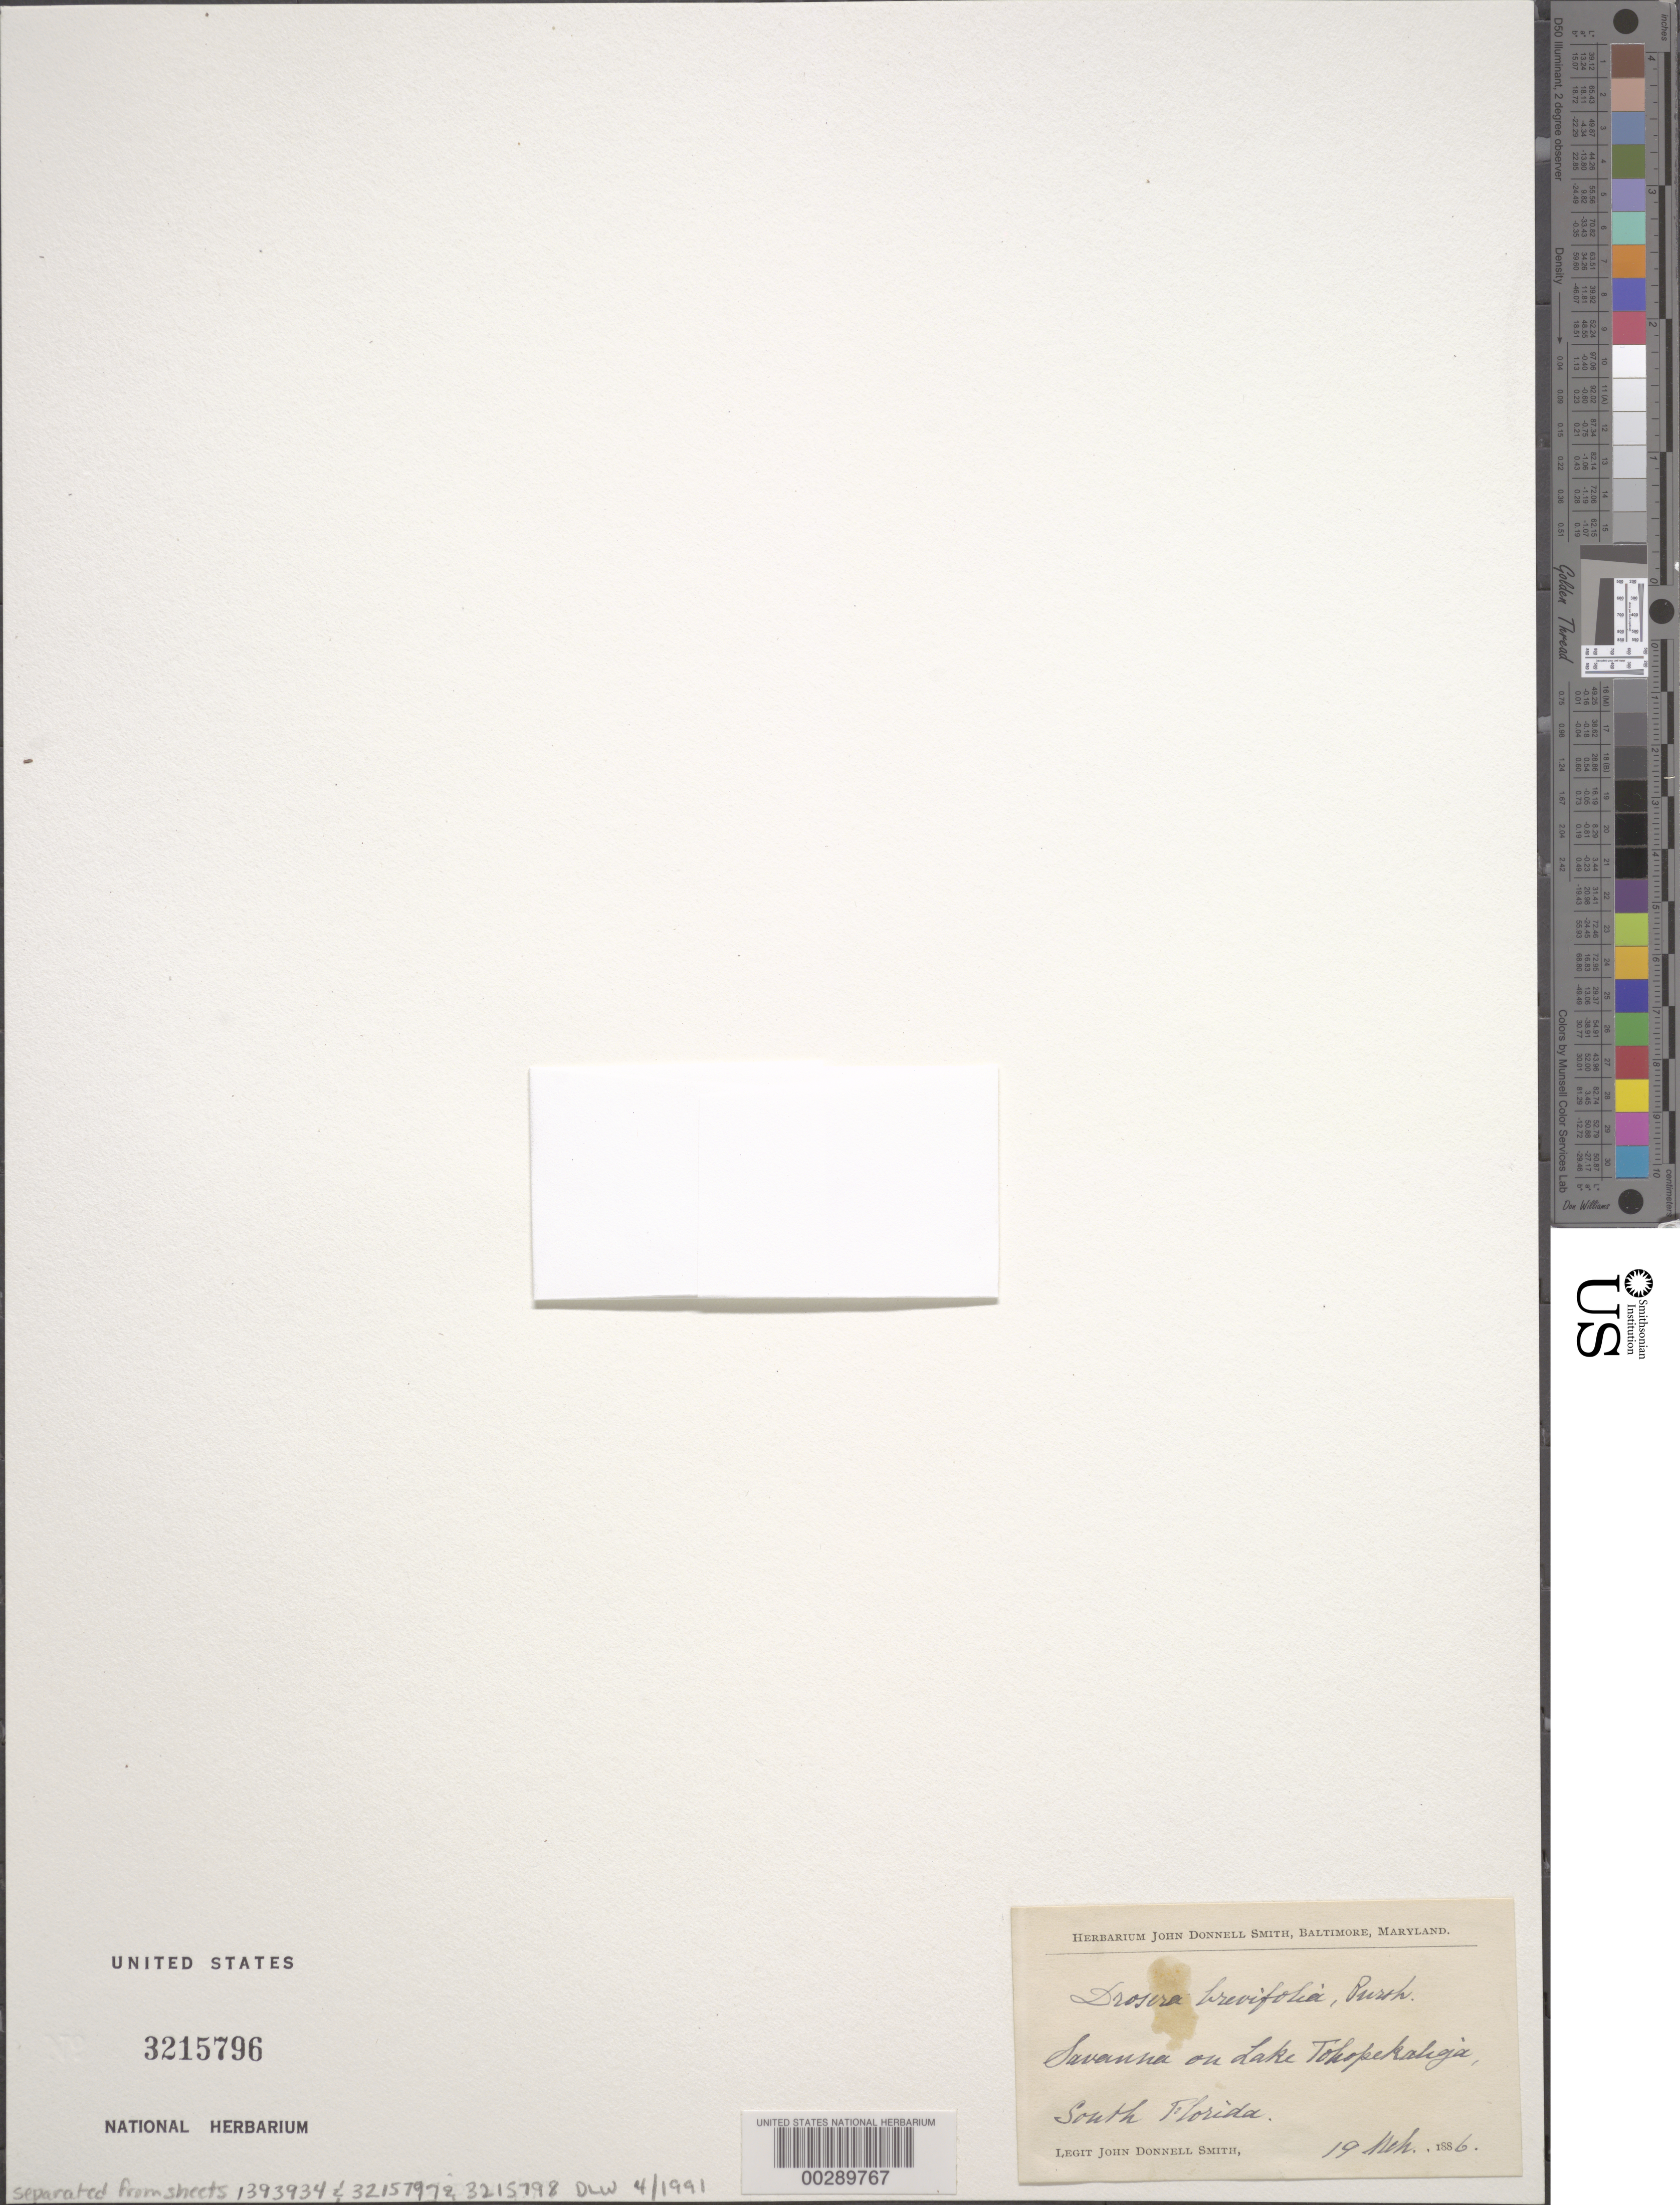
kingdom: Plantae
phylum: Tracheophyta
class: Magnoliopsida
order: Caryophyllales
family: Droseraceae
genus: Drosera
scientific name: Drosera leucantha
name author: Shinners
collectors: J. Donnell Smith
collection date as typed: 19 Mar 1886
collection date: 1886-03-19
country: United States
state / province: Florida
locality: South florida, lake tokopekalija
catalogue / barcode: US 3215796